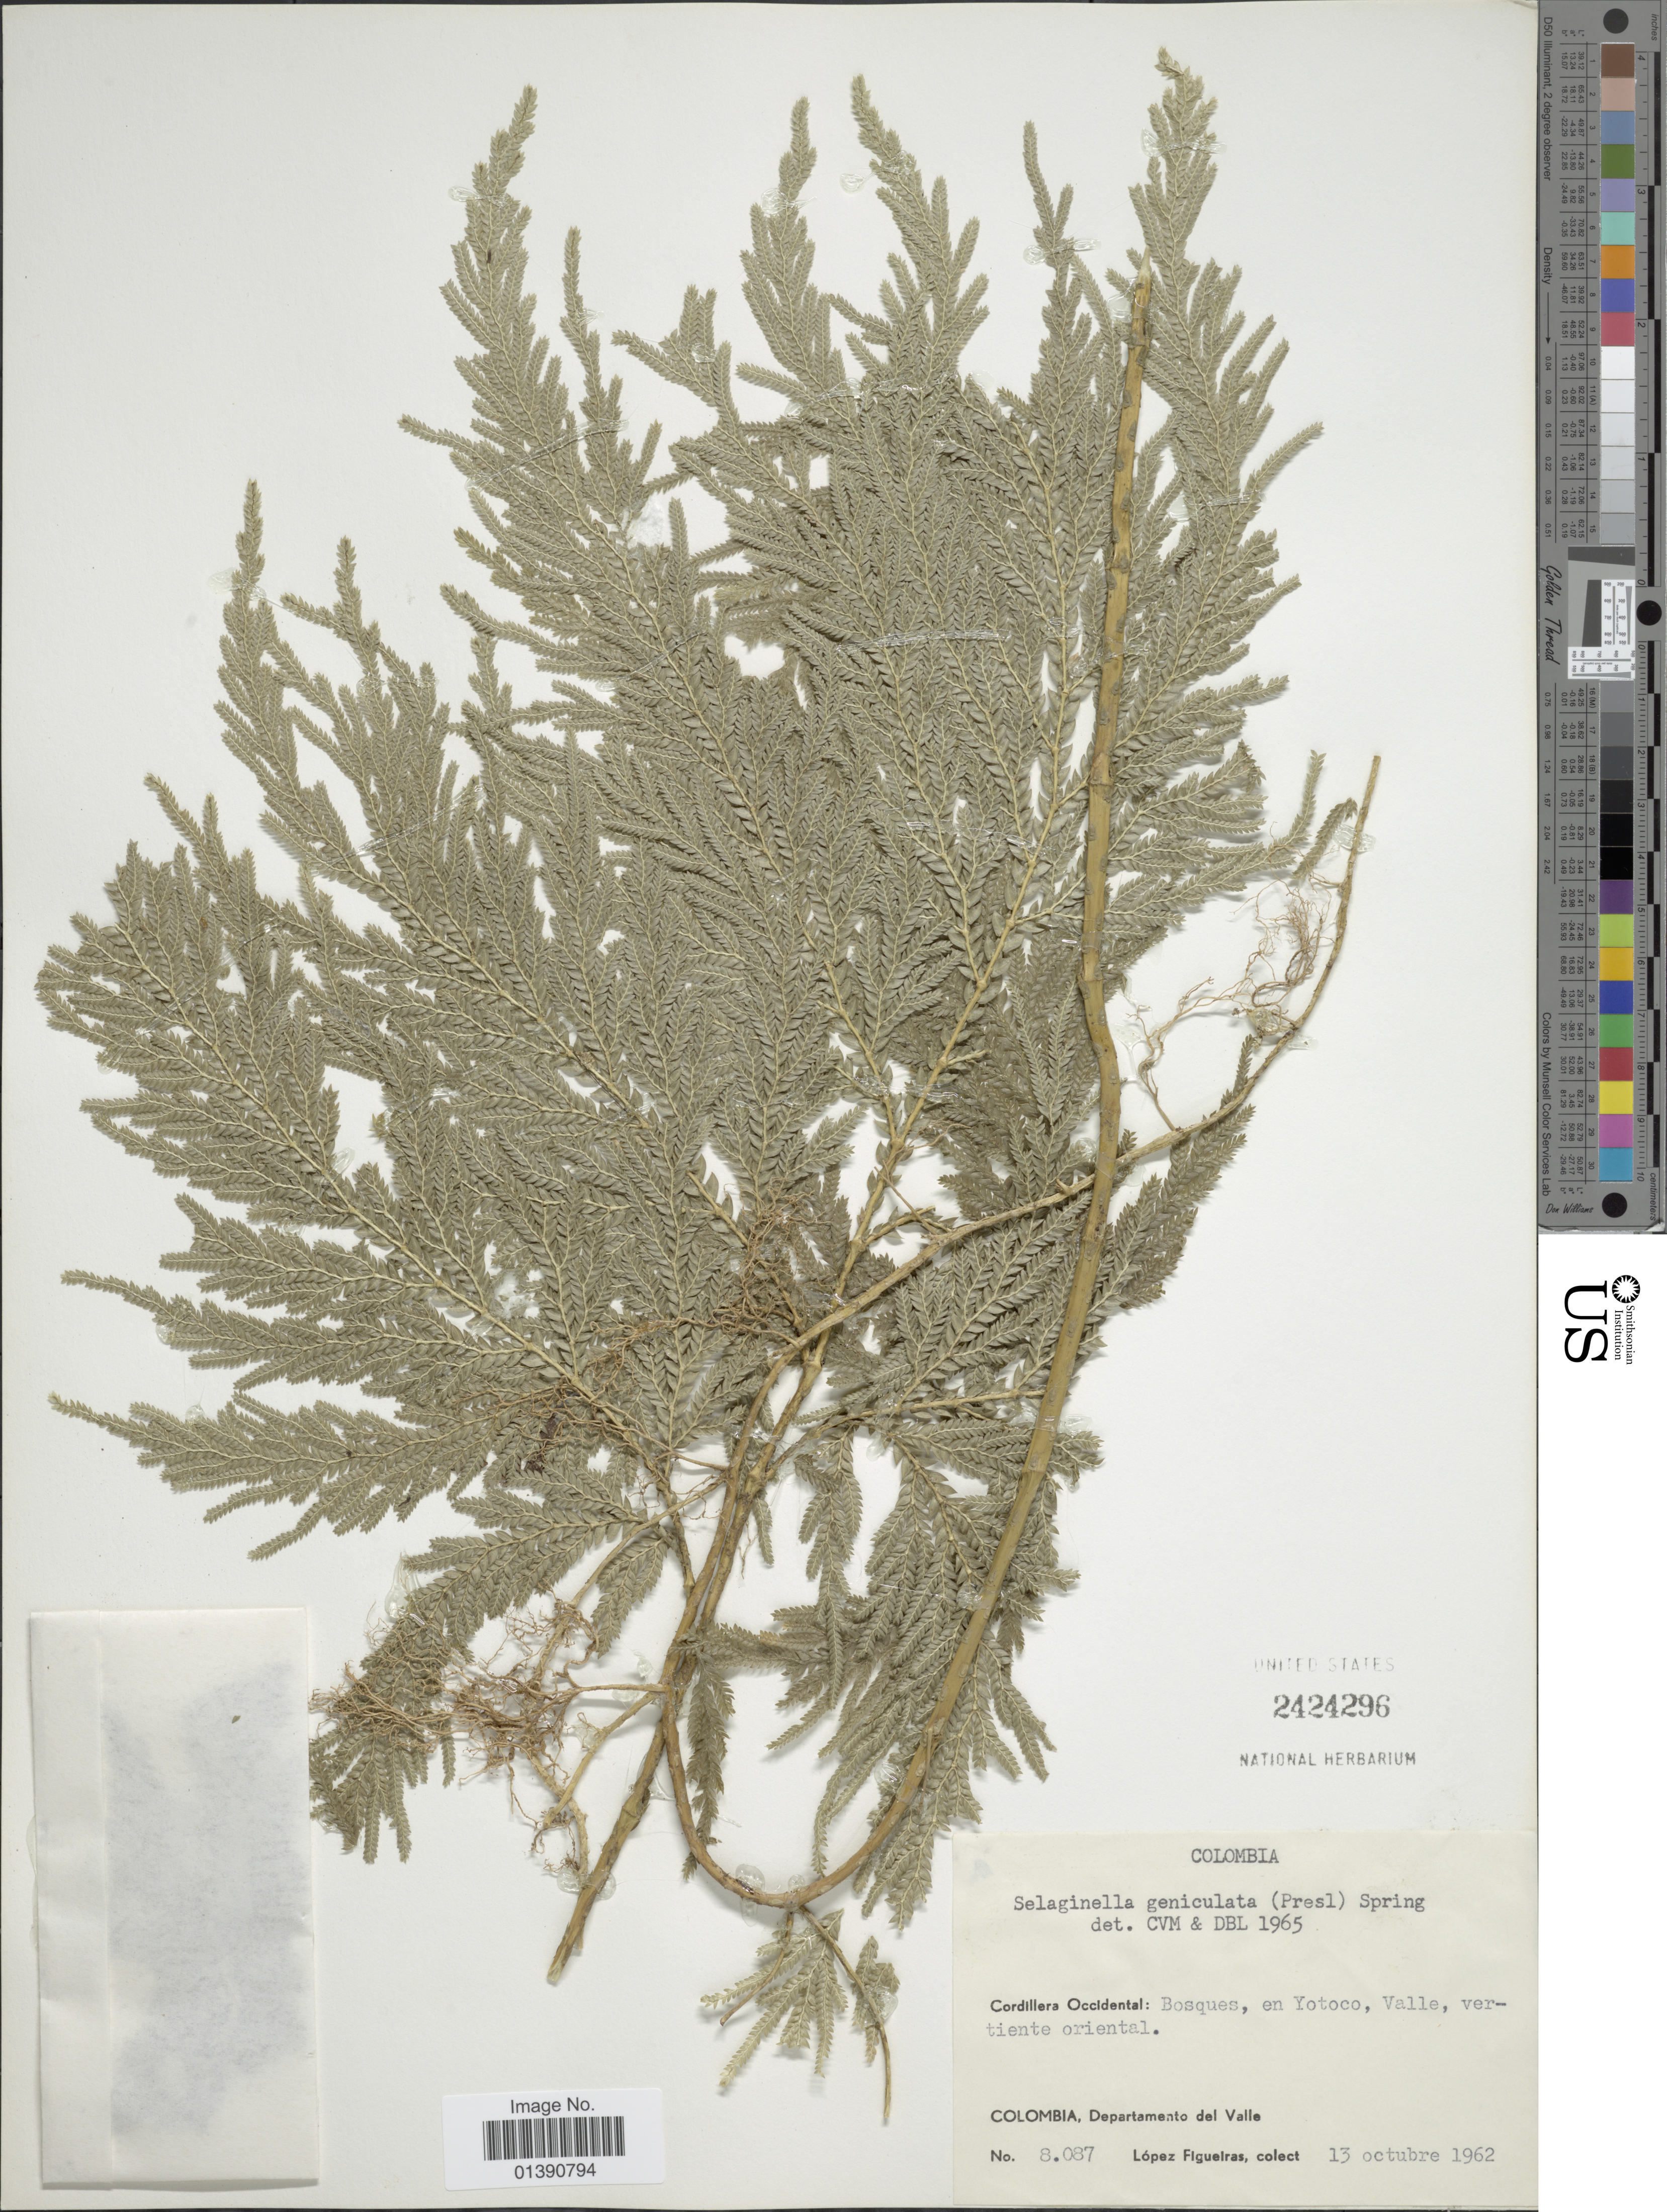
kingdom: Plantae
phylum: Tracheophyta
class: Lycopodiopsida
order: Selaginellales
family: Selaginellaceae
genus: Selaginella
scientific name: Selaginella geniculata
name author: (C. Presl) Spring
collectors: M. López Figueiras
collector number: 8087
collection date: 1962-10-13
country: Colombia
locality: Cordillera Occidental: Bosques, en Yotoco, Valle, vertiente oriental, Department del Valle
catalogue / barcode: US 2424296